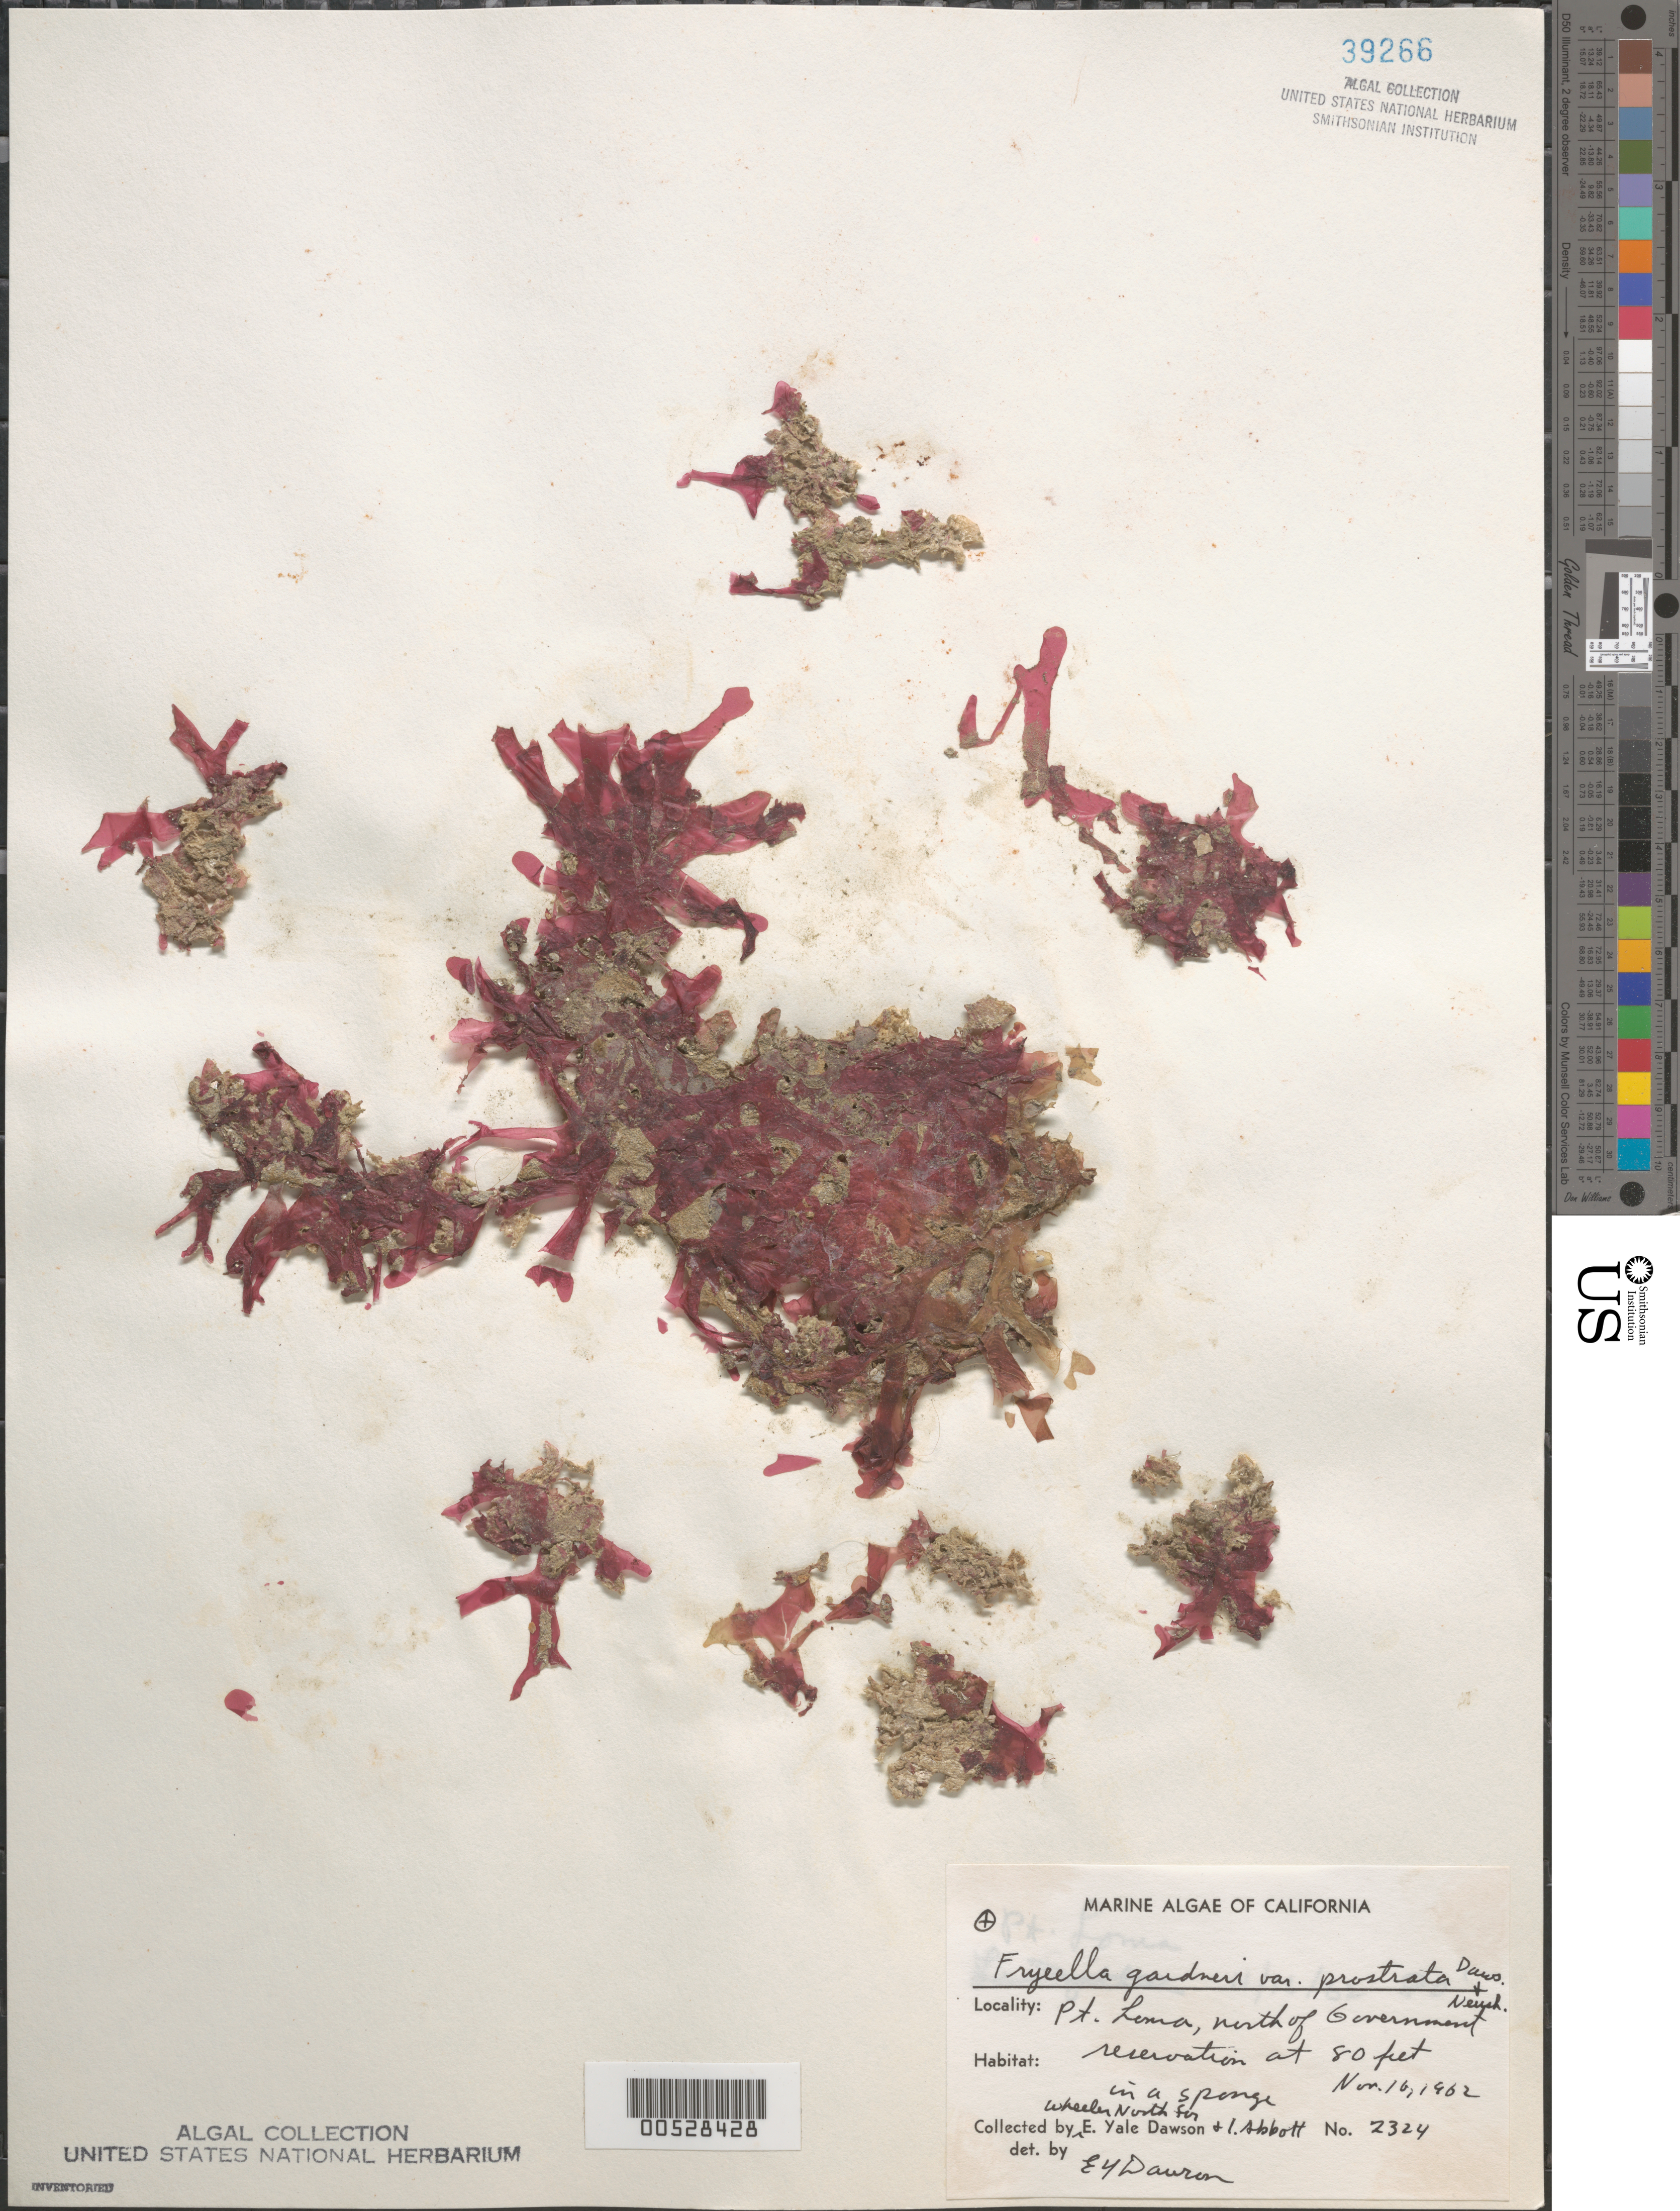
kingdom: Plantae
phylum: Rhodophyta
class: Florideophyceae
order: Rhodymeniales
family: Fryeellaceae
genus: Fryeella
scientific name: Fryeella gardneri var. prostrata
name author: E.Y. Dawson & Neushul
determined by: Dawson, E. Y.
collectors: W. North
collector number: IAA 2324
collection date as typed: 16 Nov 1962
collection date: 1962-11-16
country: United States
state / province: California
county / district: San Diego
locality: Point Loma, north of Government Reservation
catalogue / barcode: US 39266